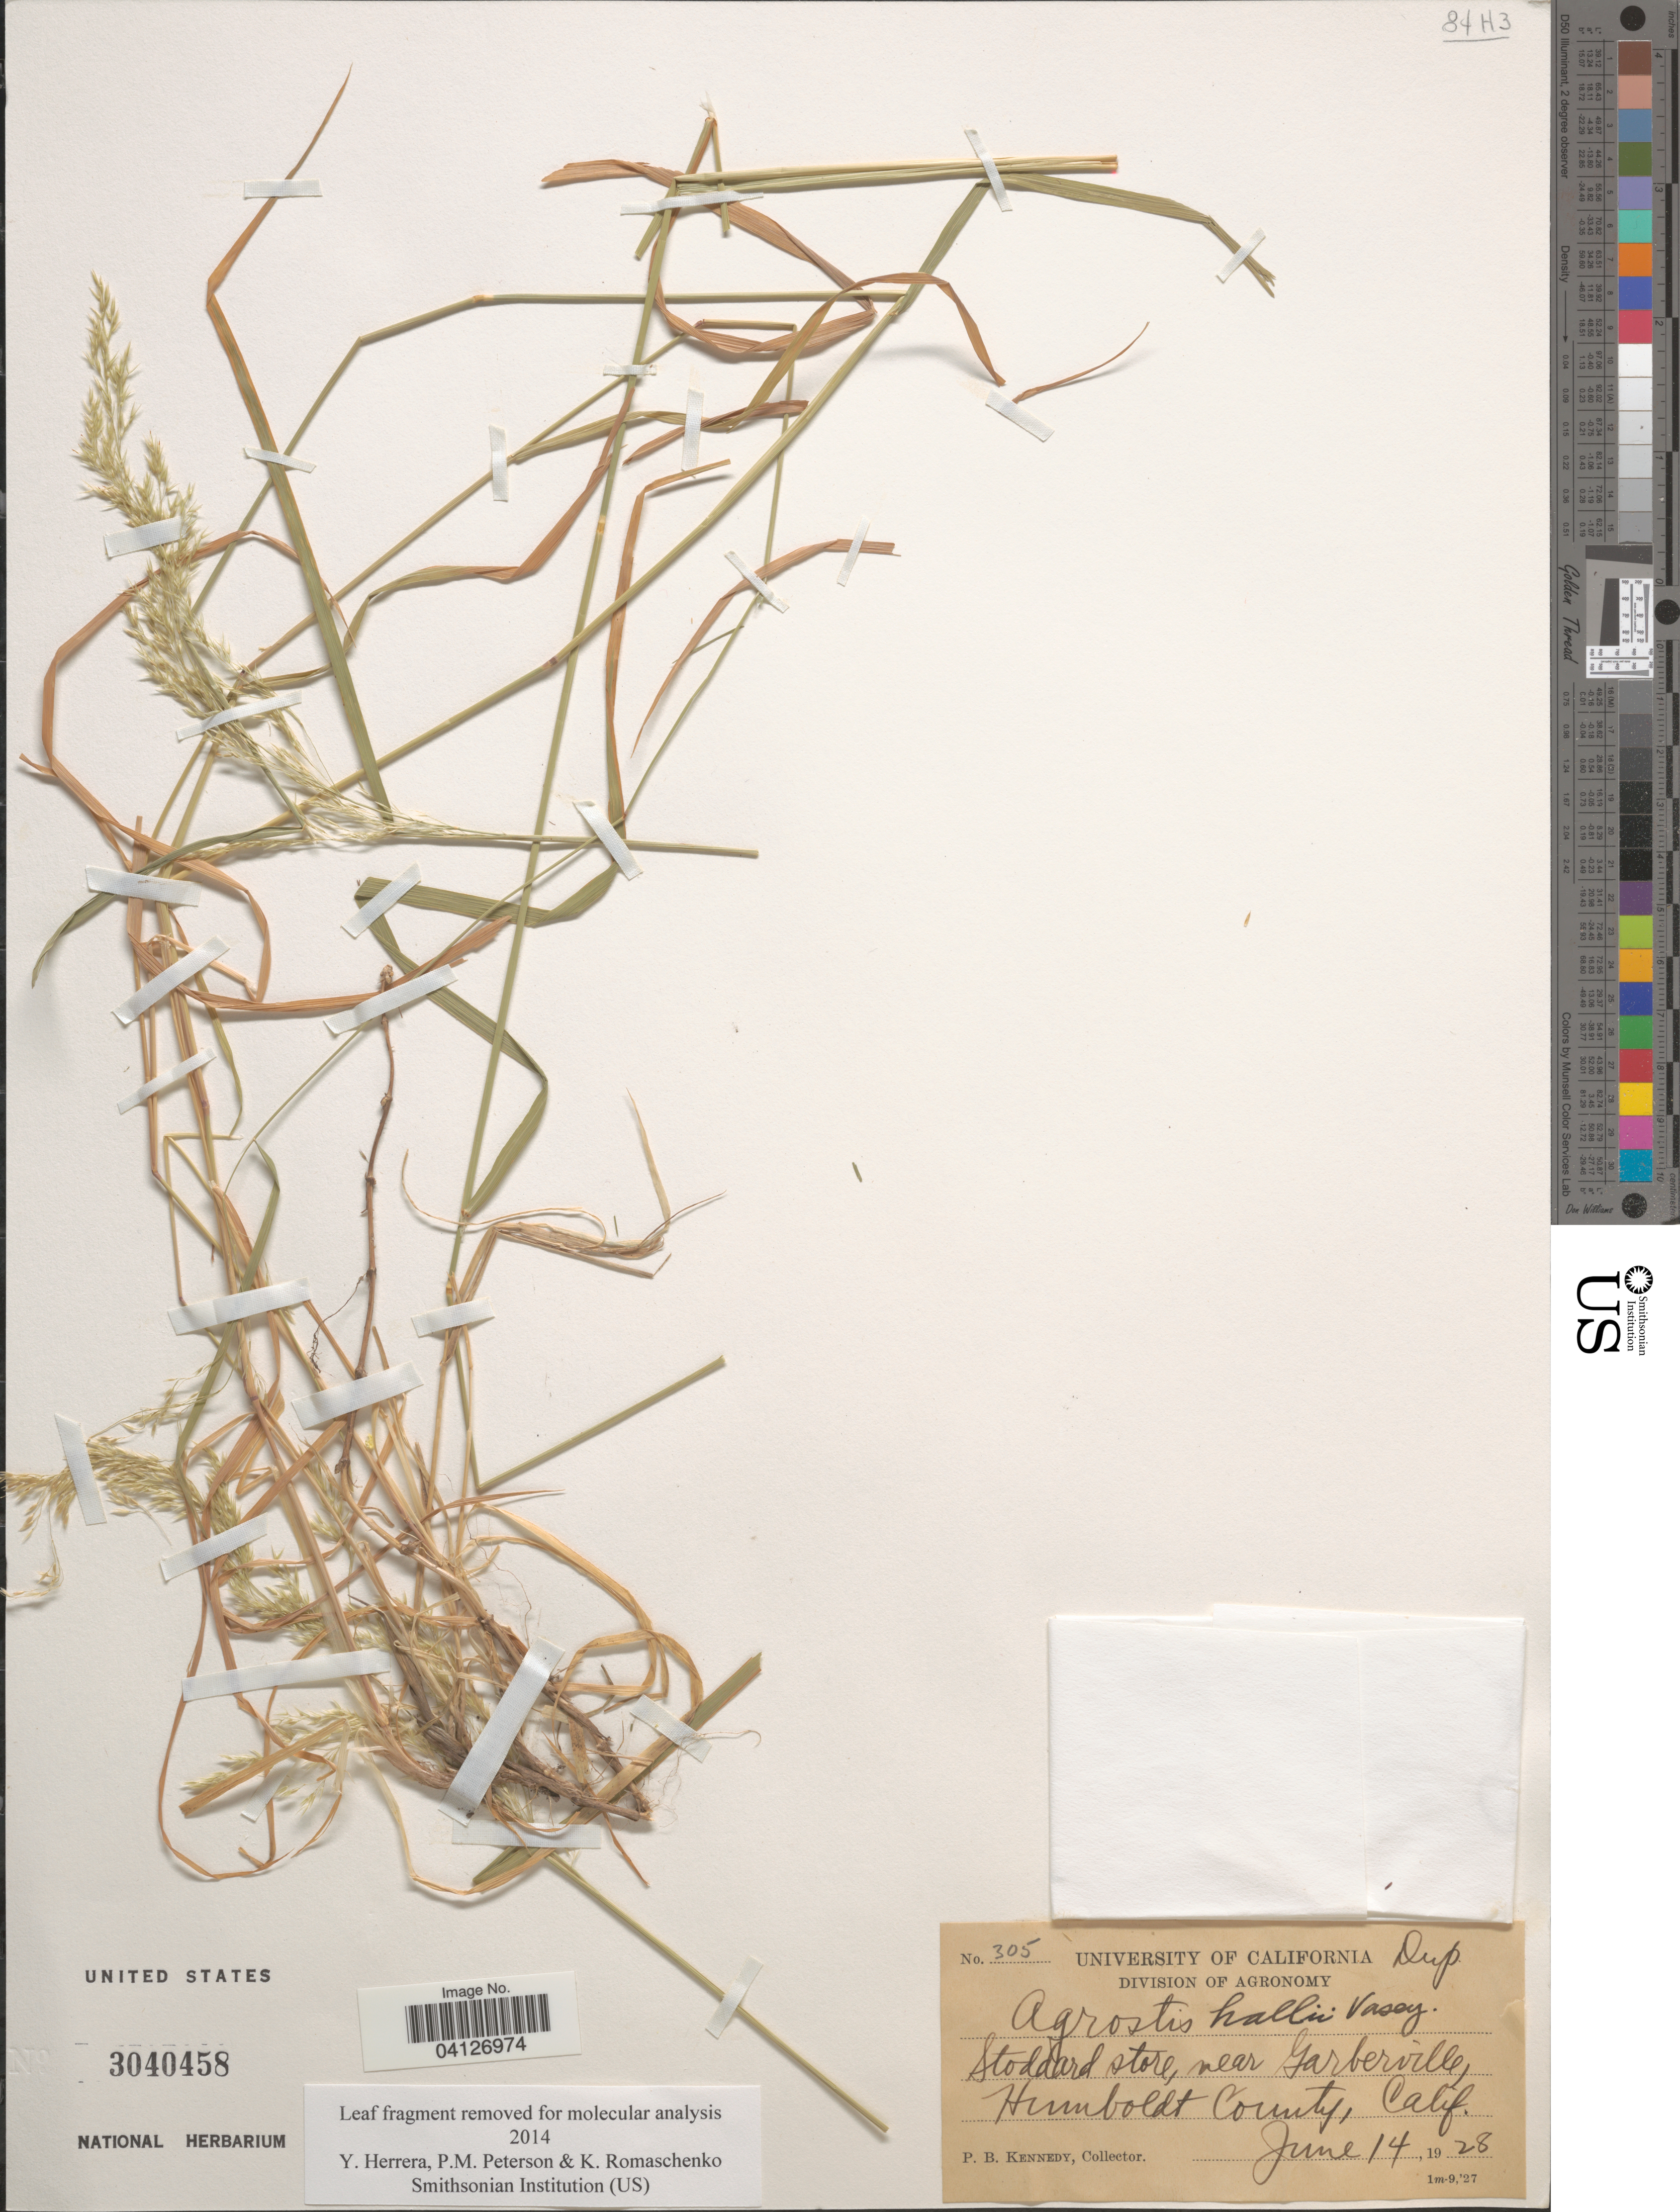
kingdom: Plantae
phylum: Tracheophyta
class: Liliopsida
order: Poales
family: Poaceae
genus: Agrostis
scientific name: Agrostis hallii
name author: Vasey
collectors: P. B. Kennedy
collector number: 305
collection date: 1928-06-14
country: United States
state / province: California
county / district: Humboldt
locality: Stoddard store, near Garberville, Humboldt County.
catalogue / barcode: US 3040458